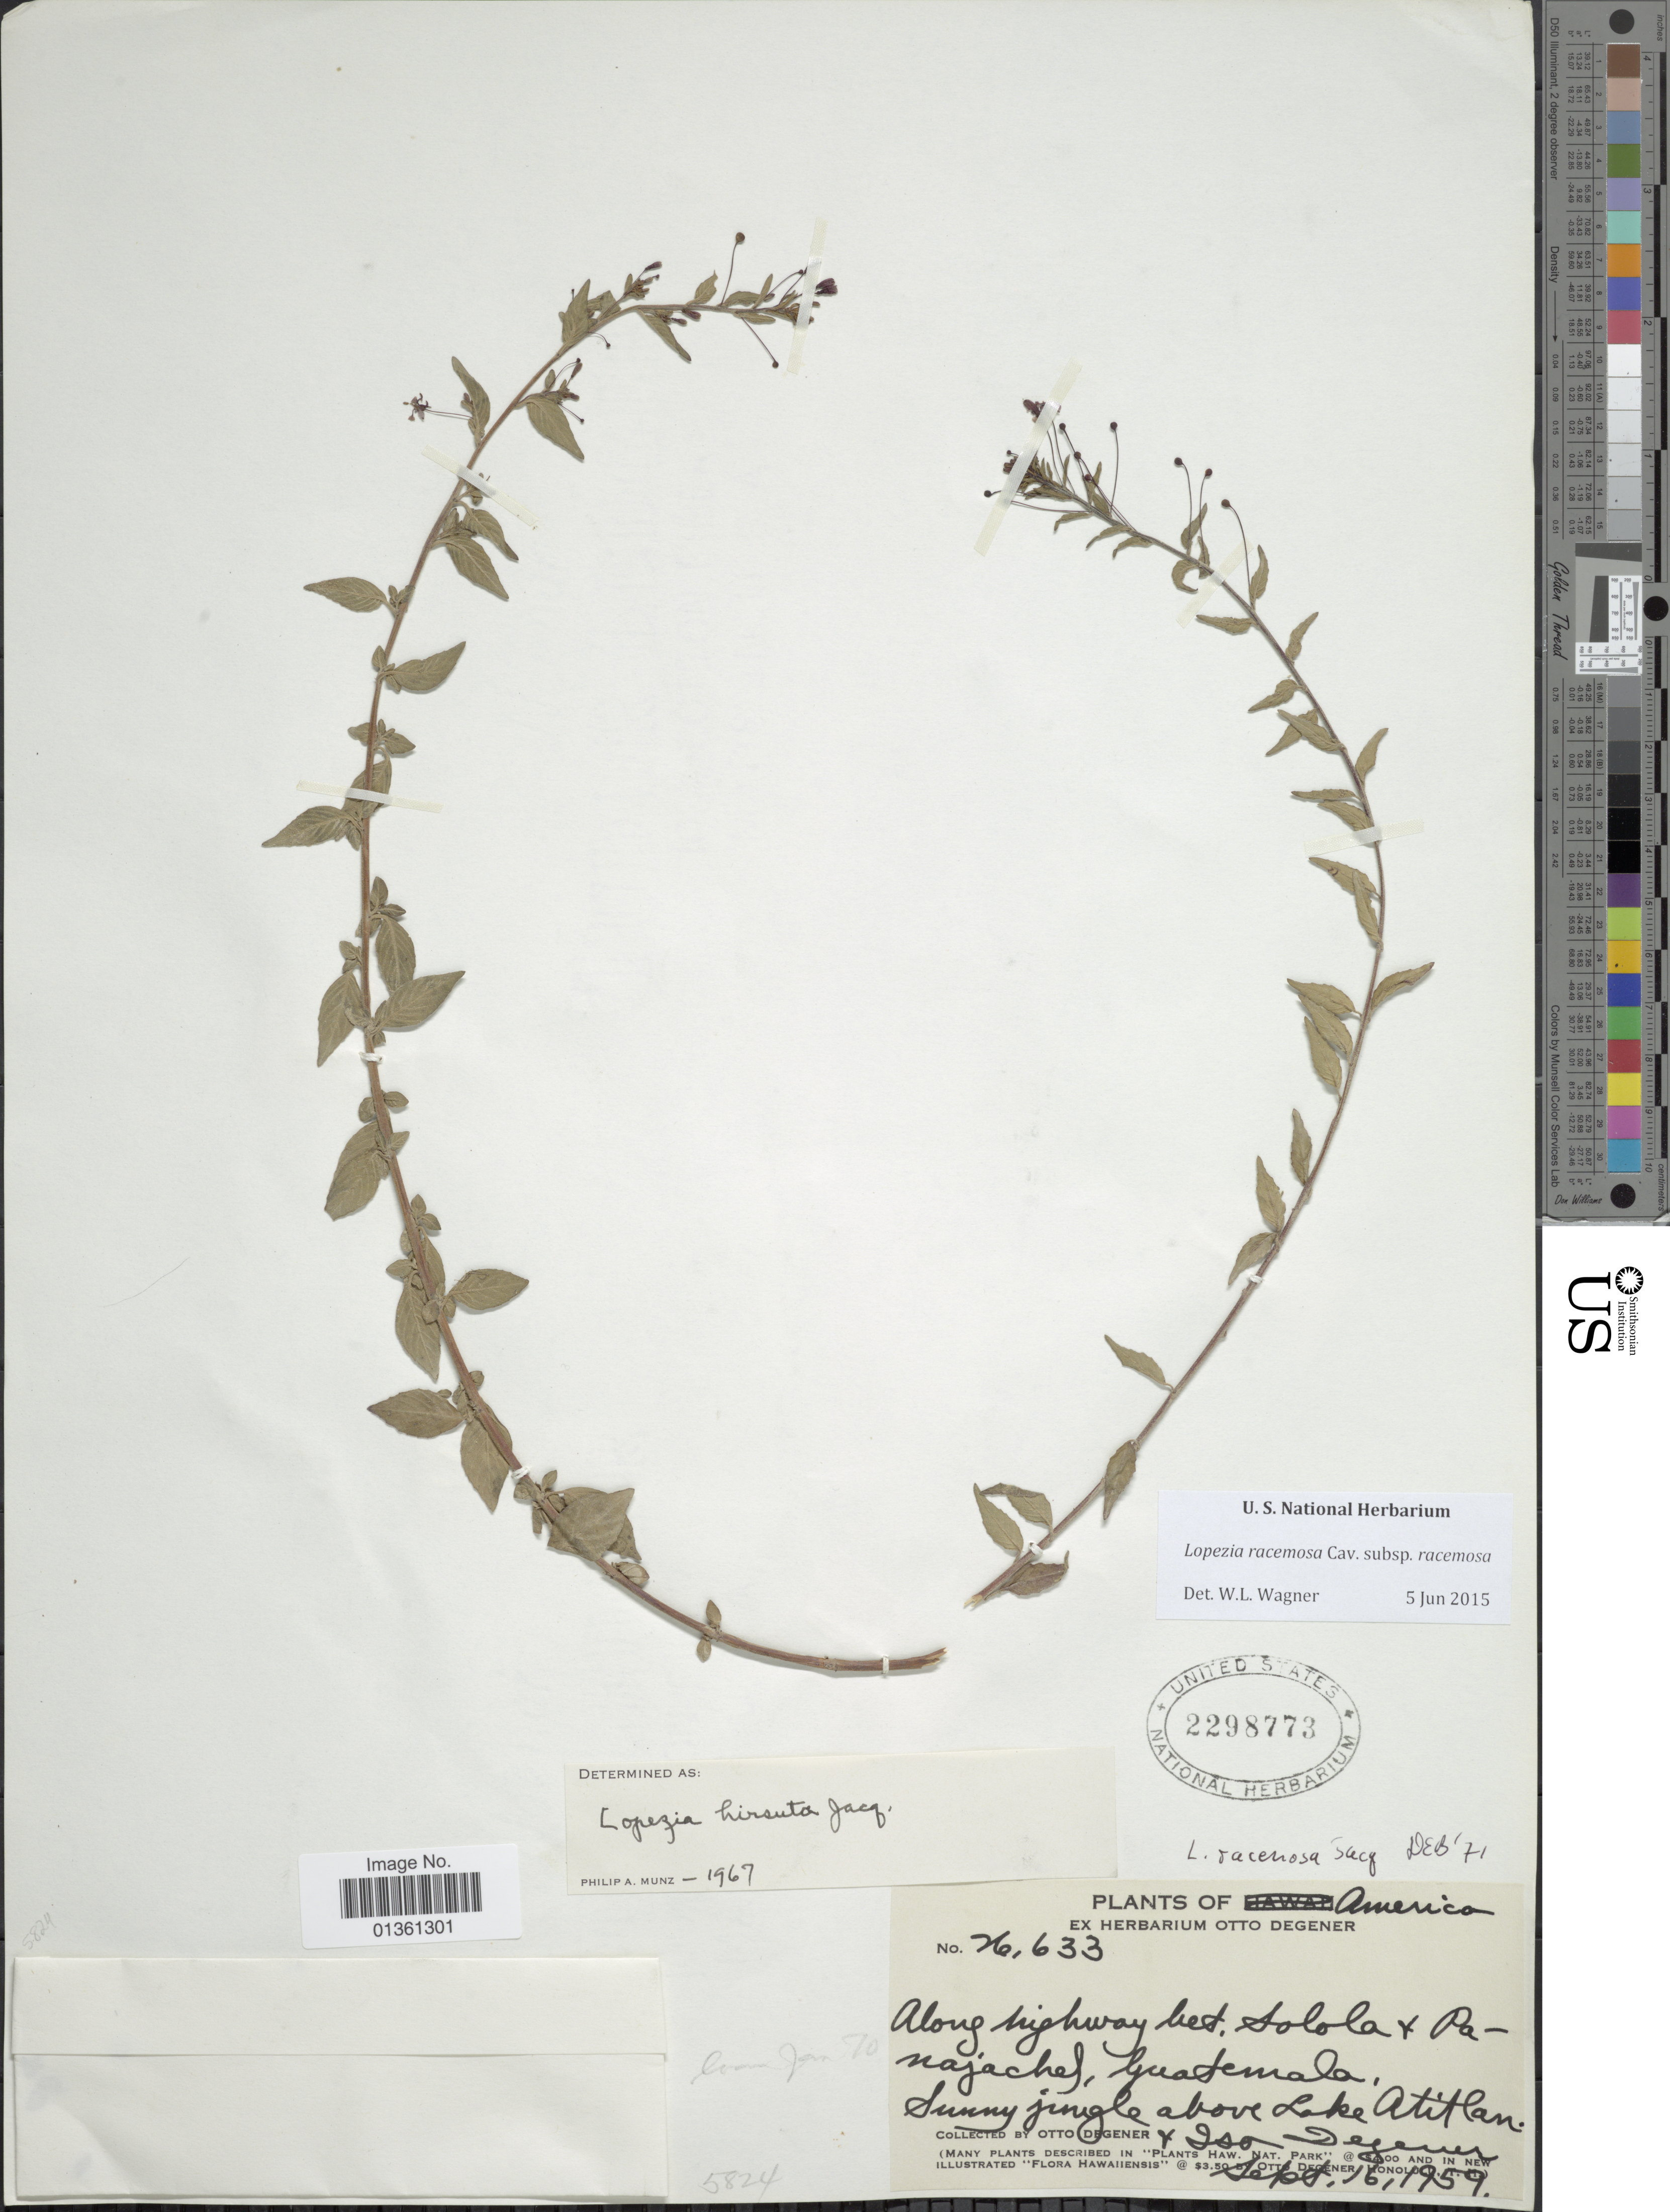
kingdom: Plantae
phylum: Tracheophyta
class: Magnoliopsida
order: Myrtales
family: Onagraceae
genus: Lopezia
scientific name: Lopezia racemosa subsp. racemosa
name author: Cav.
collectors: O. Degener & I. Degener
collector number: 26633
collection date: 1959-09-16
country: Guatemala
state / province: Sololá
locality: Along highway bet. Solola & Panajachel, sunny jungle above Lake Atitlan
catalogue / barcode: US 2298773